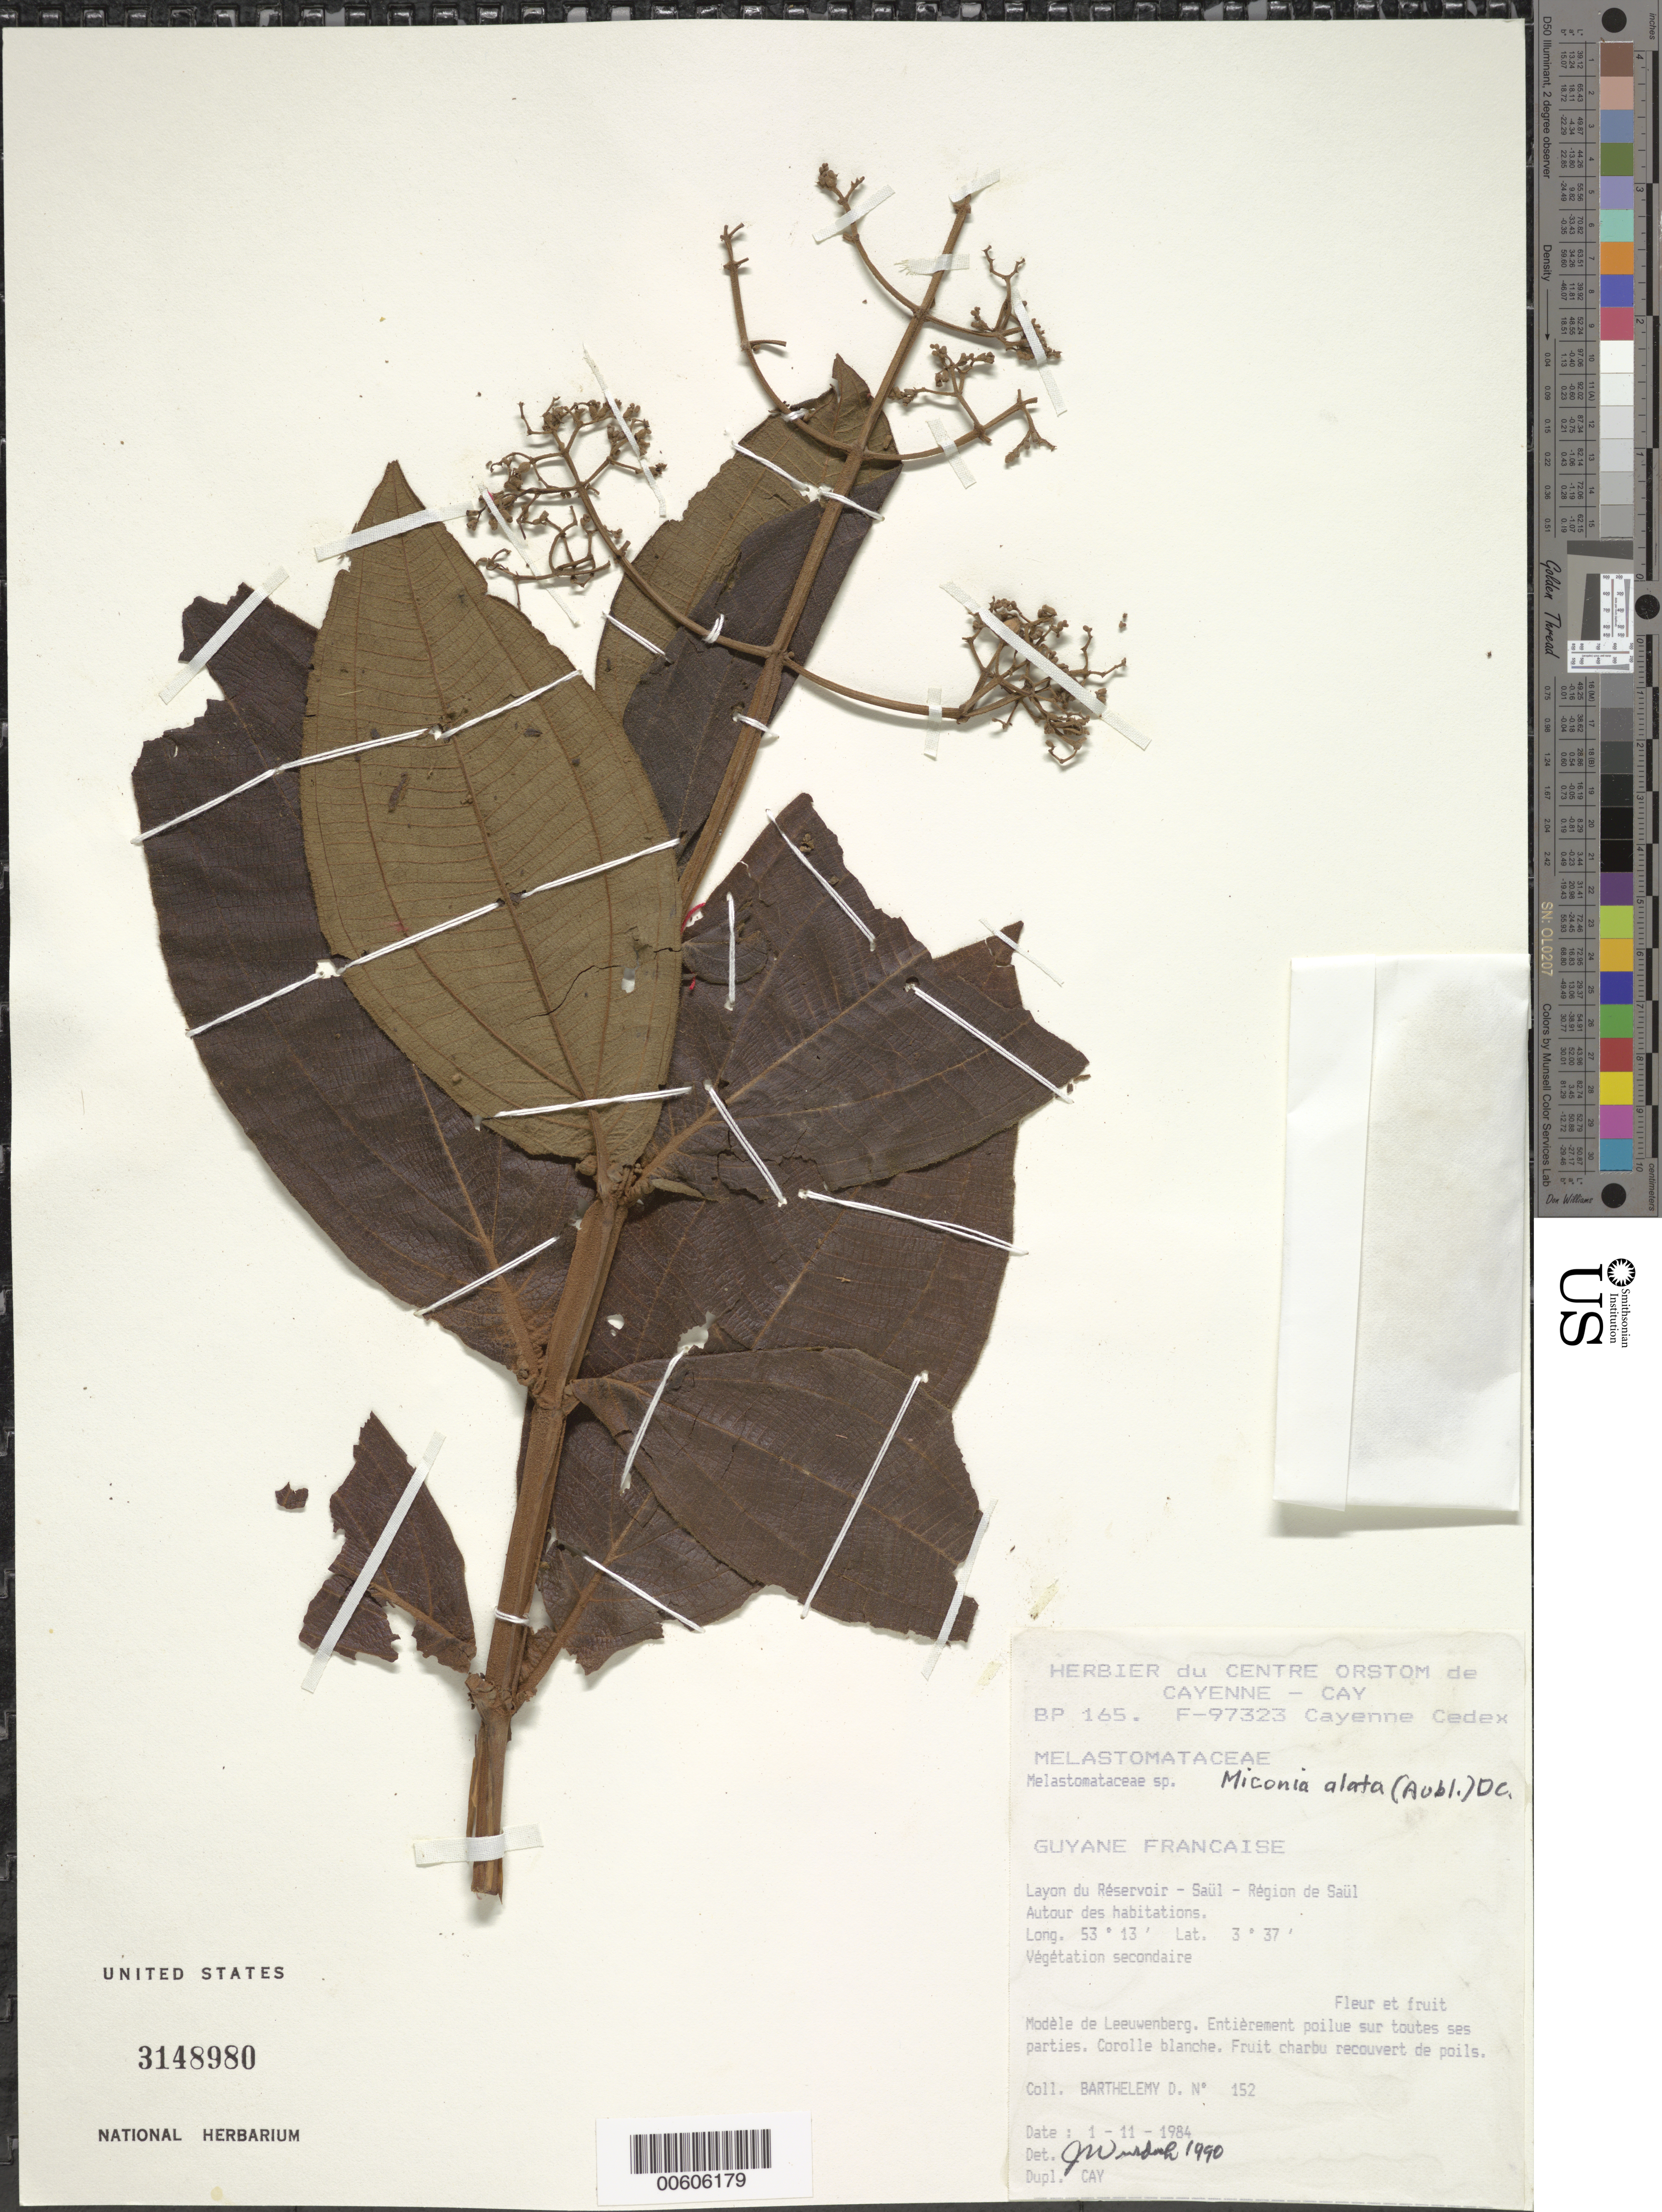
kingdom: Plantae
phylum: Tracheophyta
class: Magnoliopsida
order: Myrtales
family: Melastomataceae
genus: Miconia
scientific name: Miconia alata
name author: (Aubl.) DC.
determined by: Wurdack, John J., (US), US (UNITED STATES)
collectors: D. Barthelémy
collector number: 152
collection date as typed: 1-Nov-84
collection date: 1984-11-01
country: French Guiana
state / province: Saint-Laurent-du-Maroni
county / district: Saül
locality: Commune de Saül, autour des habitations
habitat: Vegetation secondaire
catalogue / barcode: US 3148980